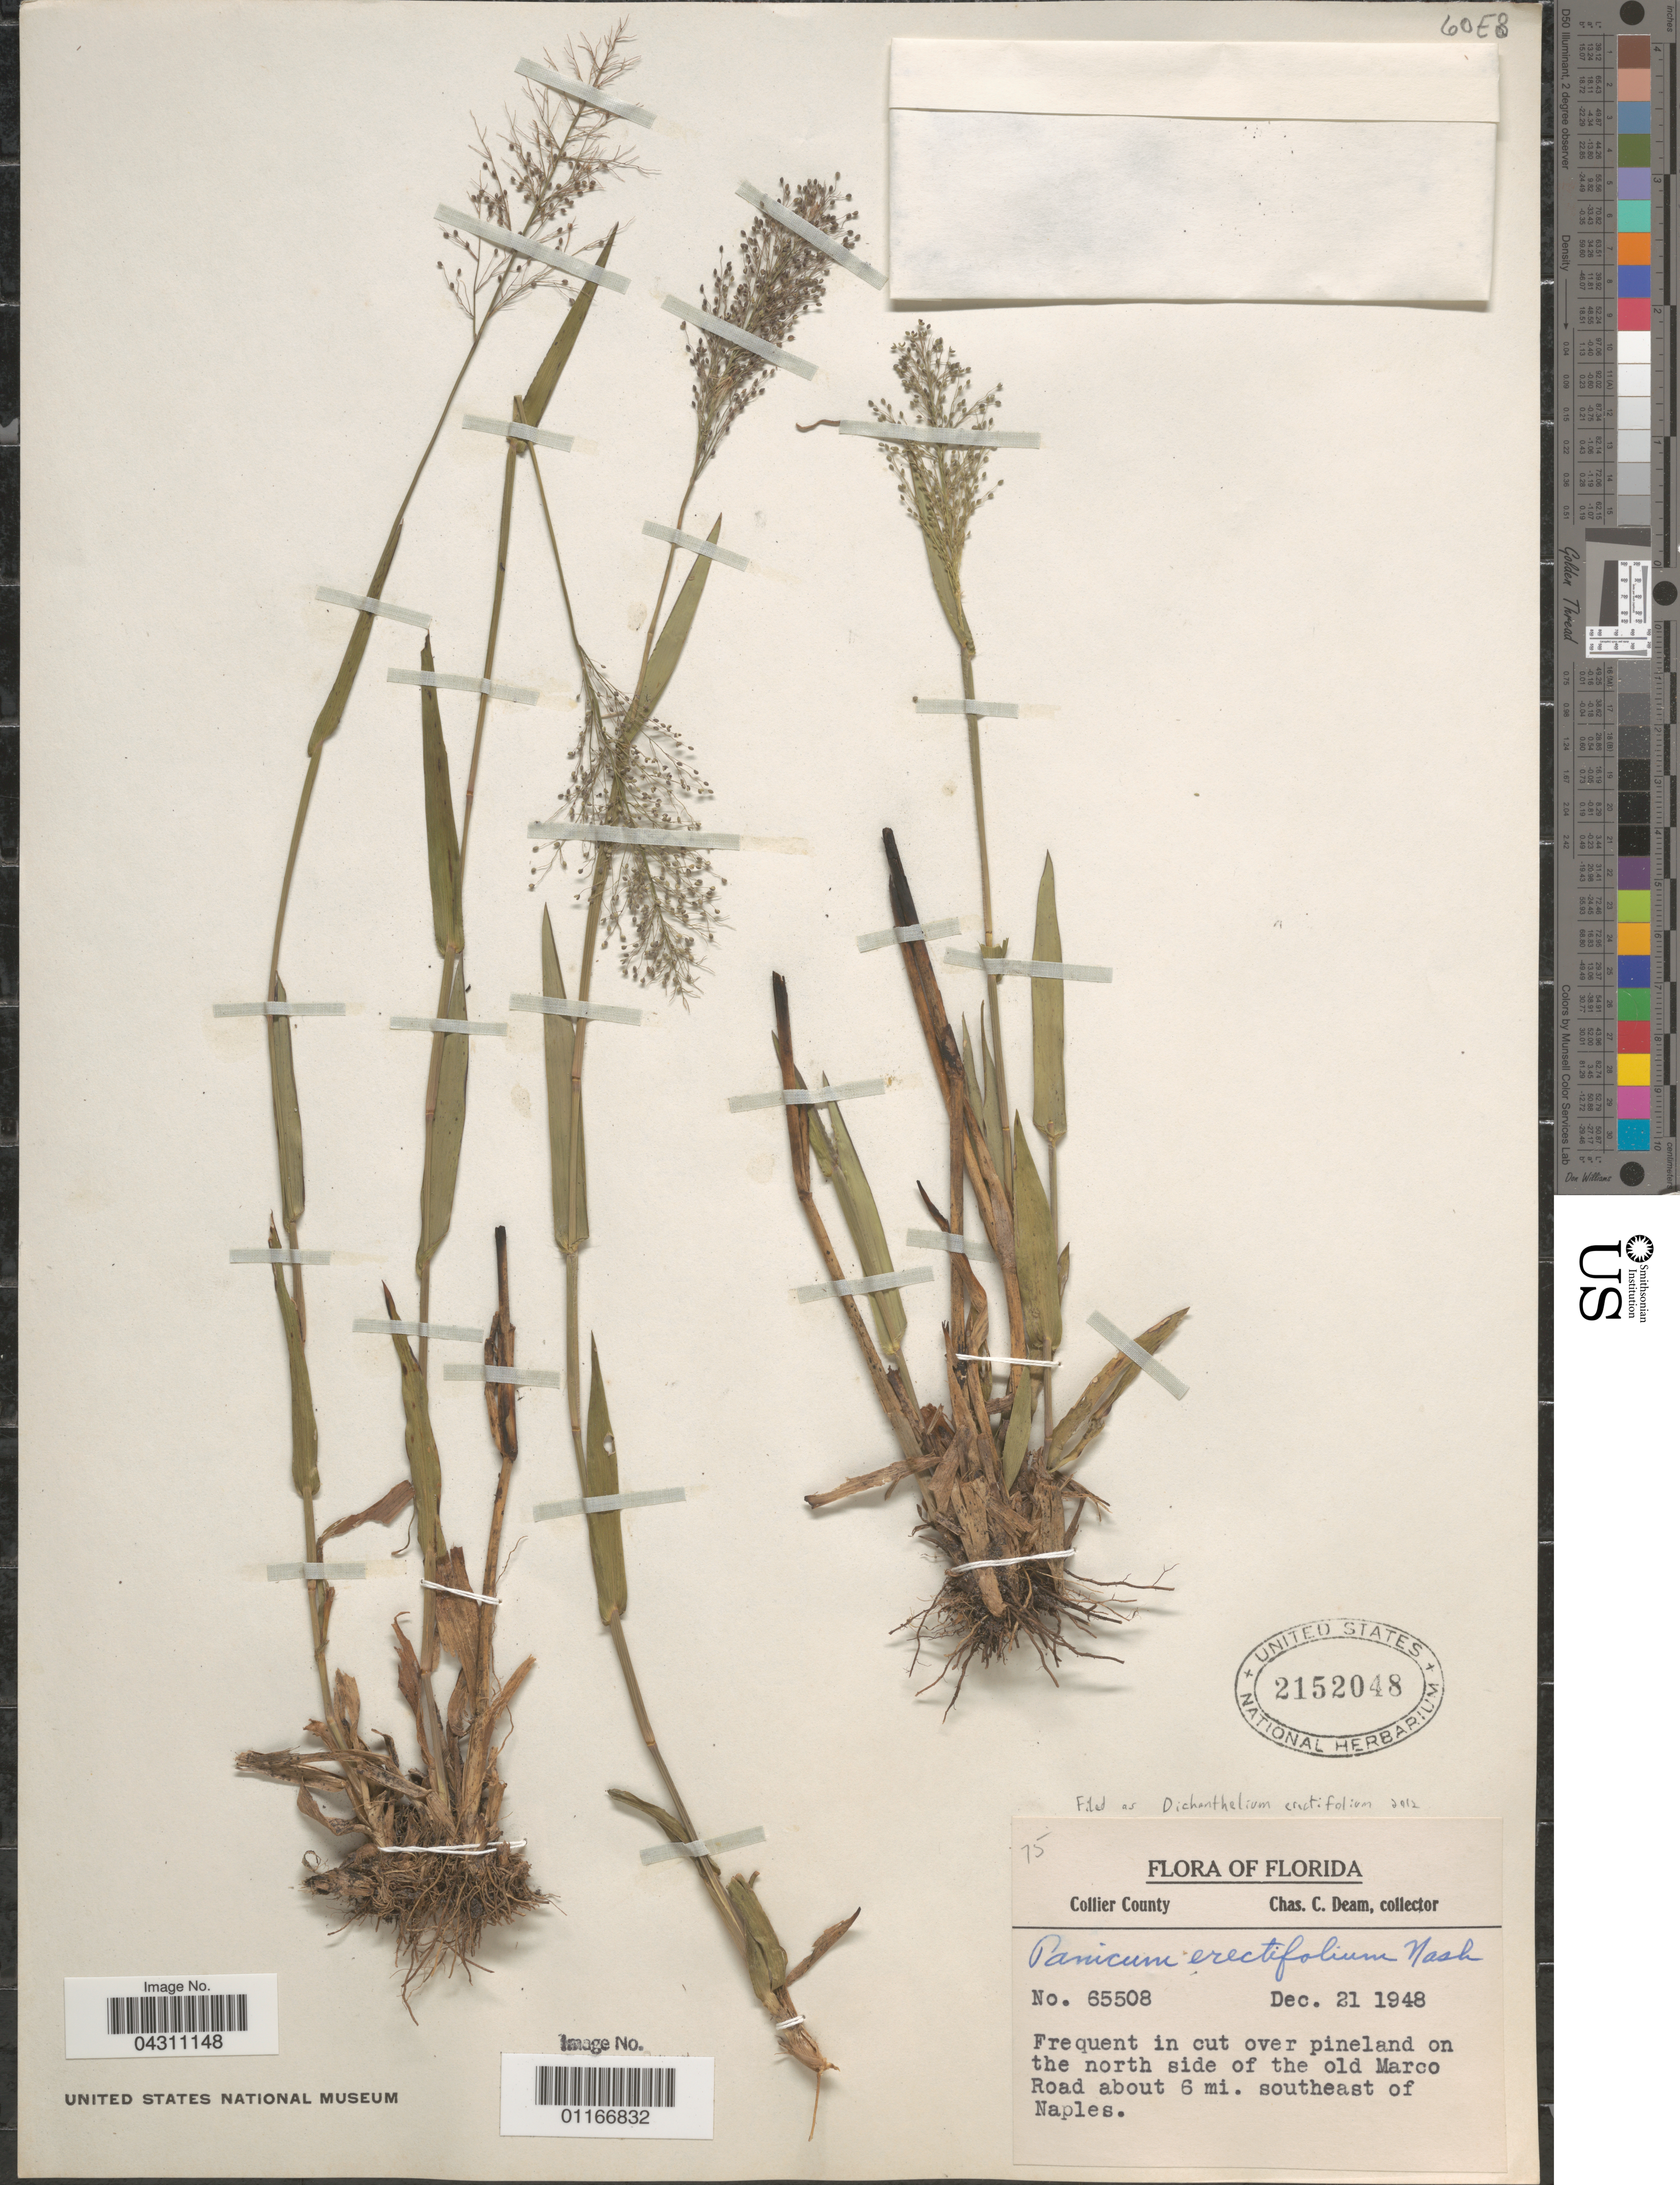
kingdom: Plantae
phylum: Tracheophyta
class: Liliopsida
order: Poales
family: Poaceae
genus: Dichanthelium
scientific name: Dichanthelium sphaerocarpon var. floridanum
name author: (Vasey) Davidse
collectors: C. C. Deam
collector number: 65508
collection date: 1948-12-21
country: United States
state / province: Florida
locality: Frequent in cut over pineland on the north side of the old Marco Road about 6 mi. southeast of Naples.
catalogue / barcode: US 2152048